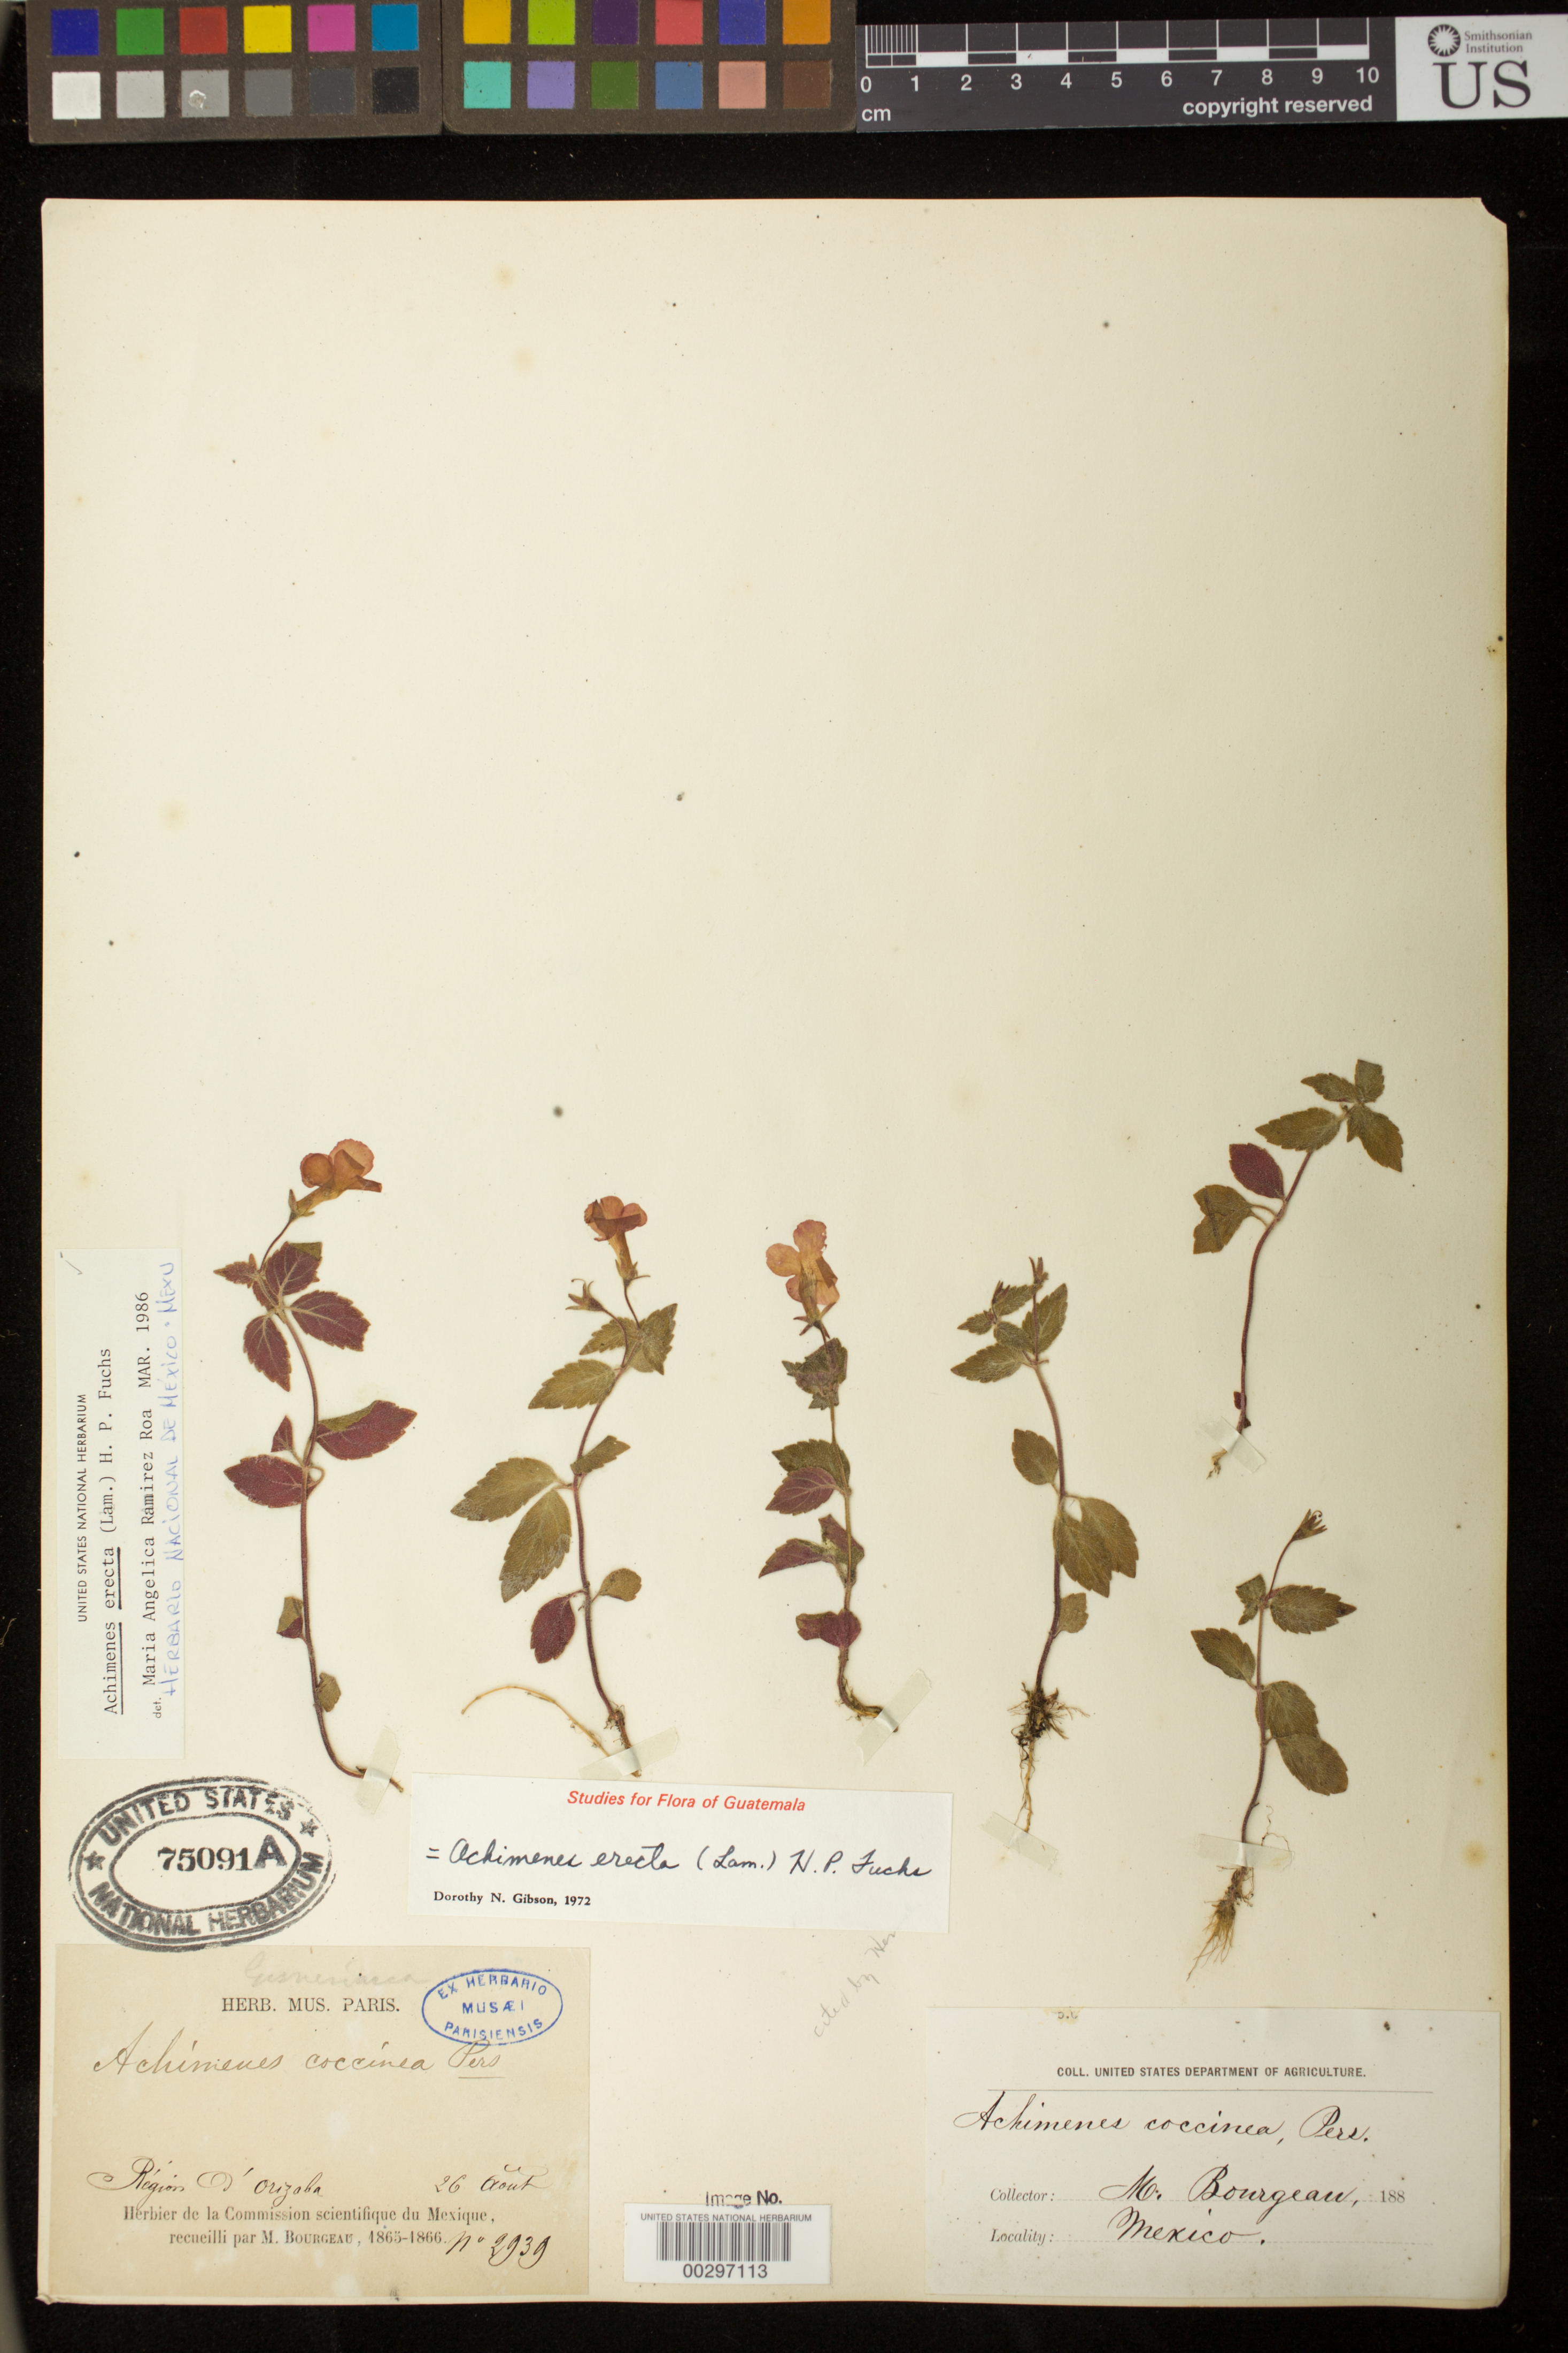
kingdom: Plantae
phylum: Tracheophyta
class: Magnoliopsida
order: Lamiales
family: Gesneriaceae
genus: Achimenes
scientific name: Achimenes erecta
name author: (Lam.) H.P. Fuchs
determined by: Skog, Laurence E.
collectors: E. Bourgeau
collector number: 2939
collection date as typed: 26 Aug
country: Mexico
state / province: Veracruz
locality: Régión d'Orizaba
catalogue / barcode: US 75091A